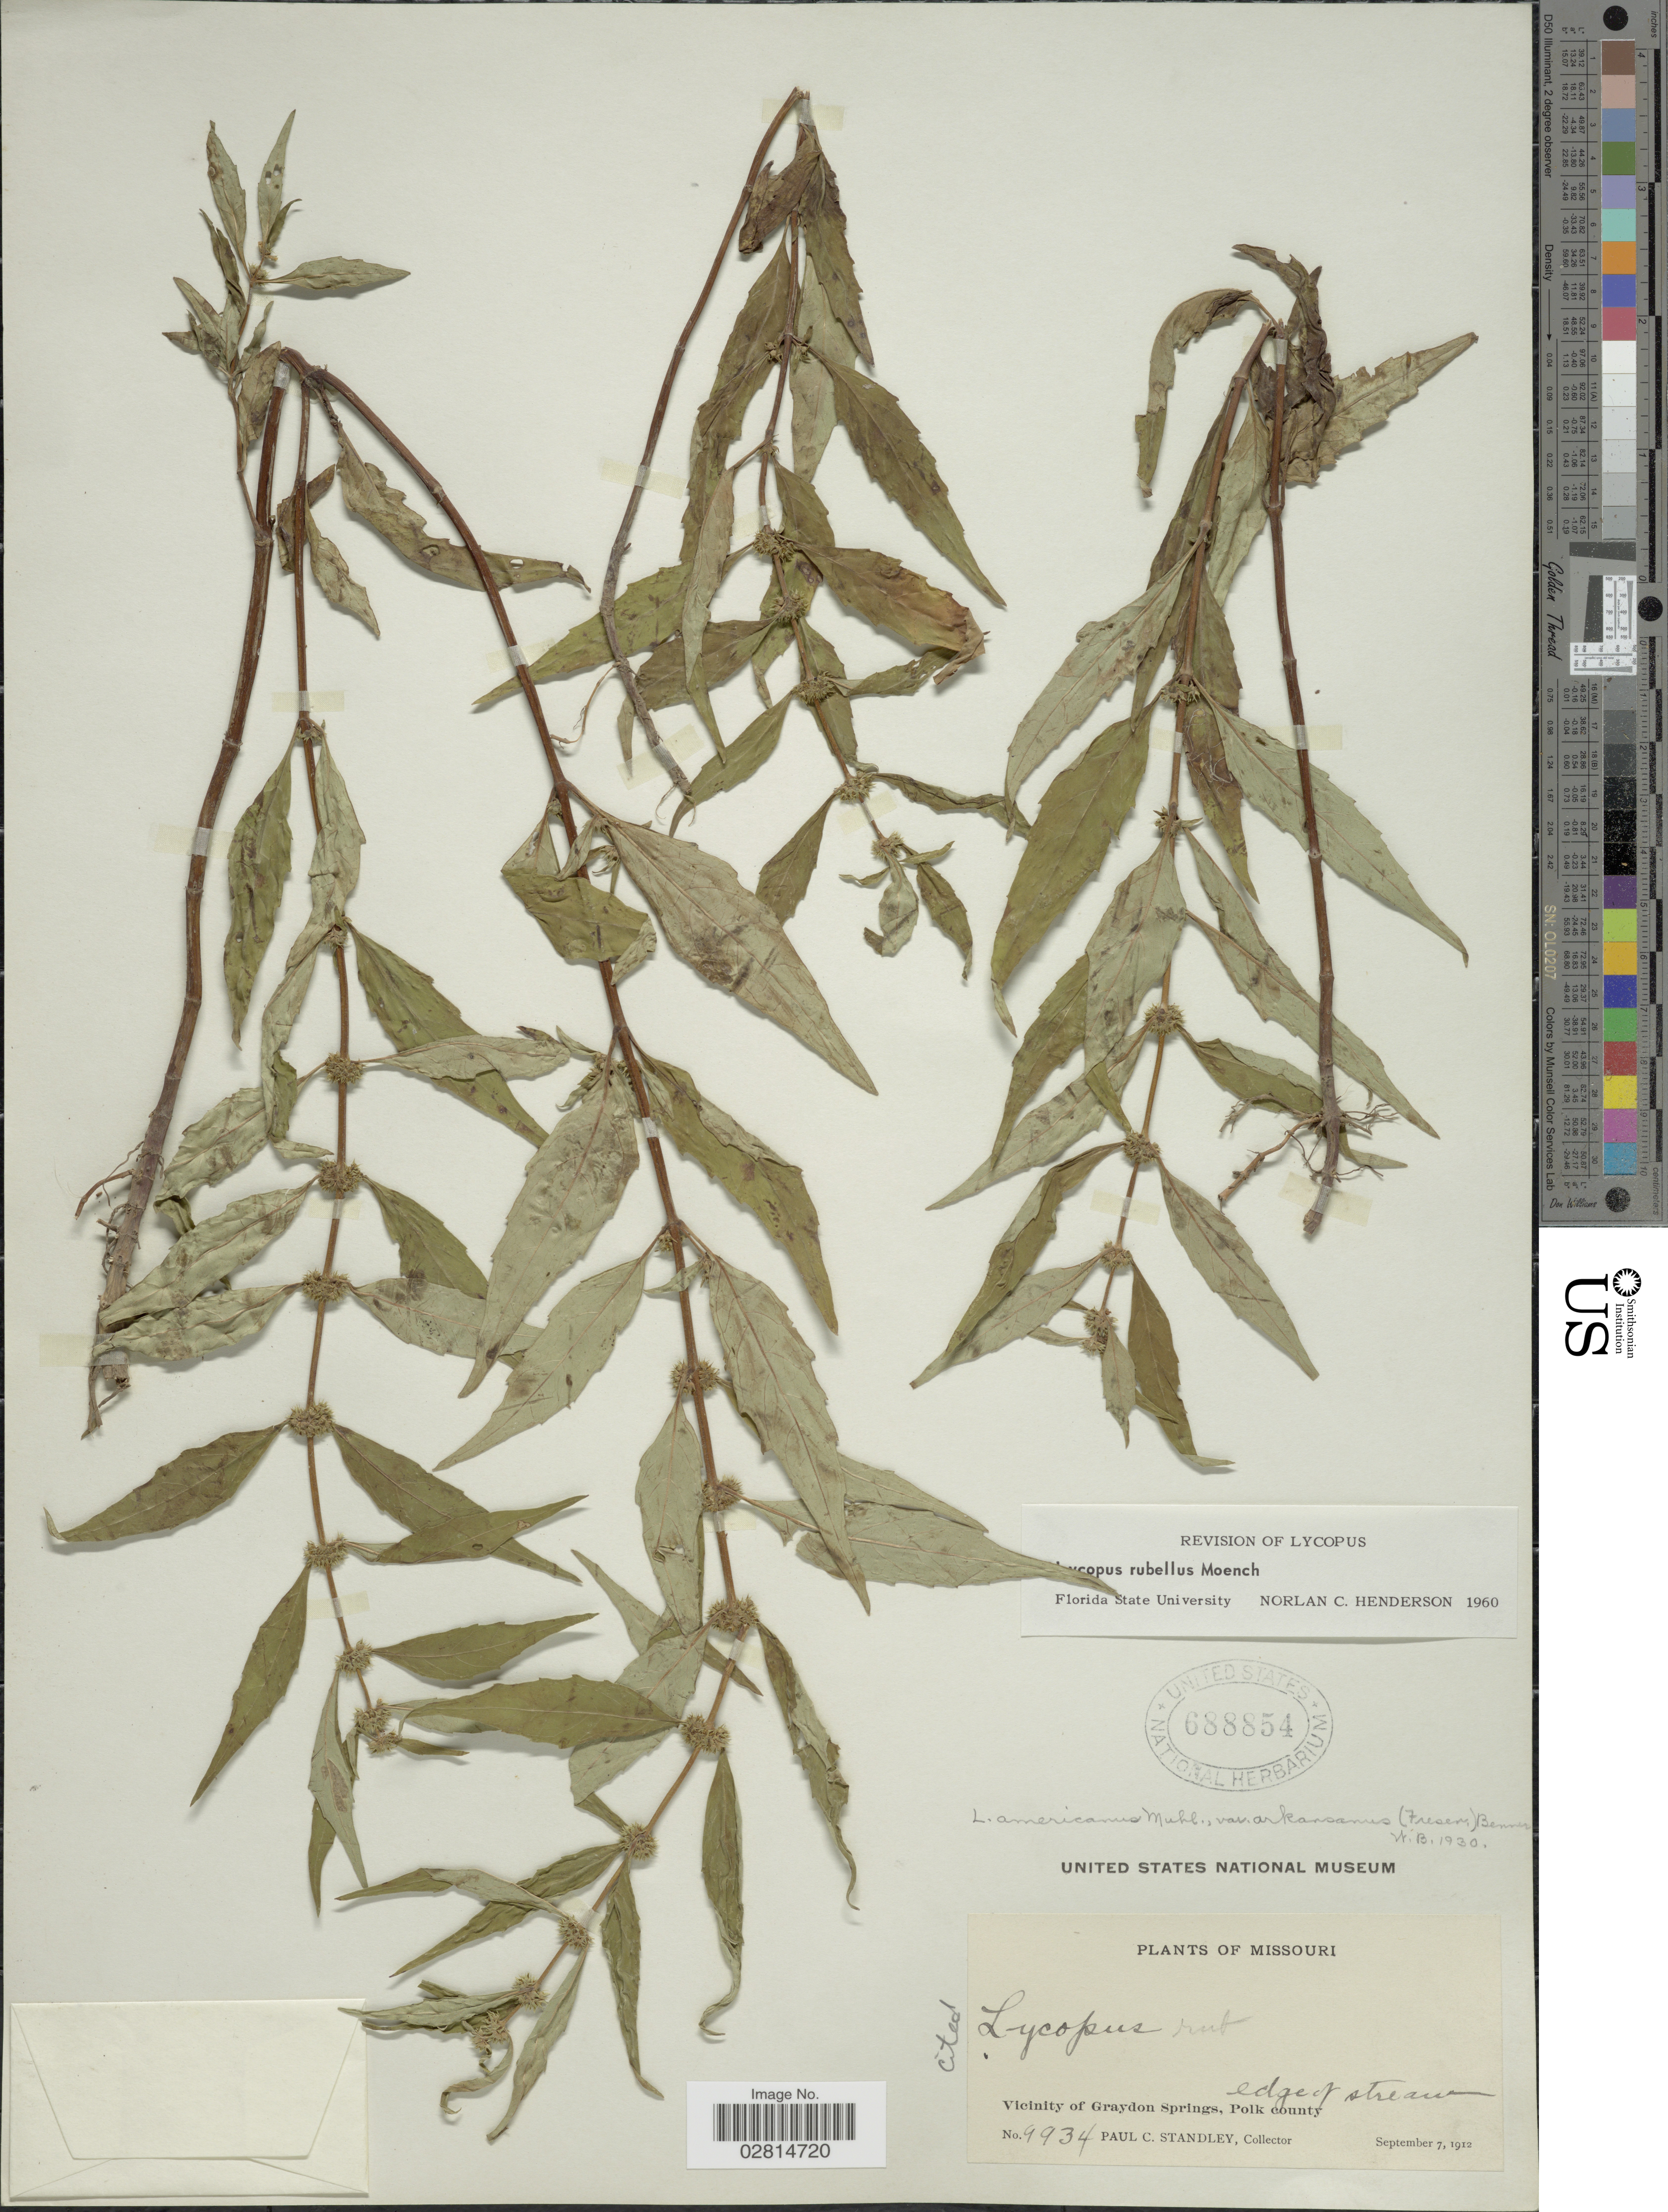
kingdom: Plantae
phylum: Tracheophyta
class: Magnoliopsida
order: Lamiales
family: Lamiaceae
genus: Lycopus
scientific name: Lycopus rubellus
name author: Moench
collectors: P. C. Standley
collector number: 9934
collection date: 1912-09-07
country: United States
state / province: Missouri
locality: Vicinity of Graydon Springs, Polk county. Edge of stream.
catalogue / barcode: US 688854